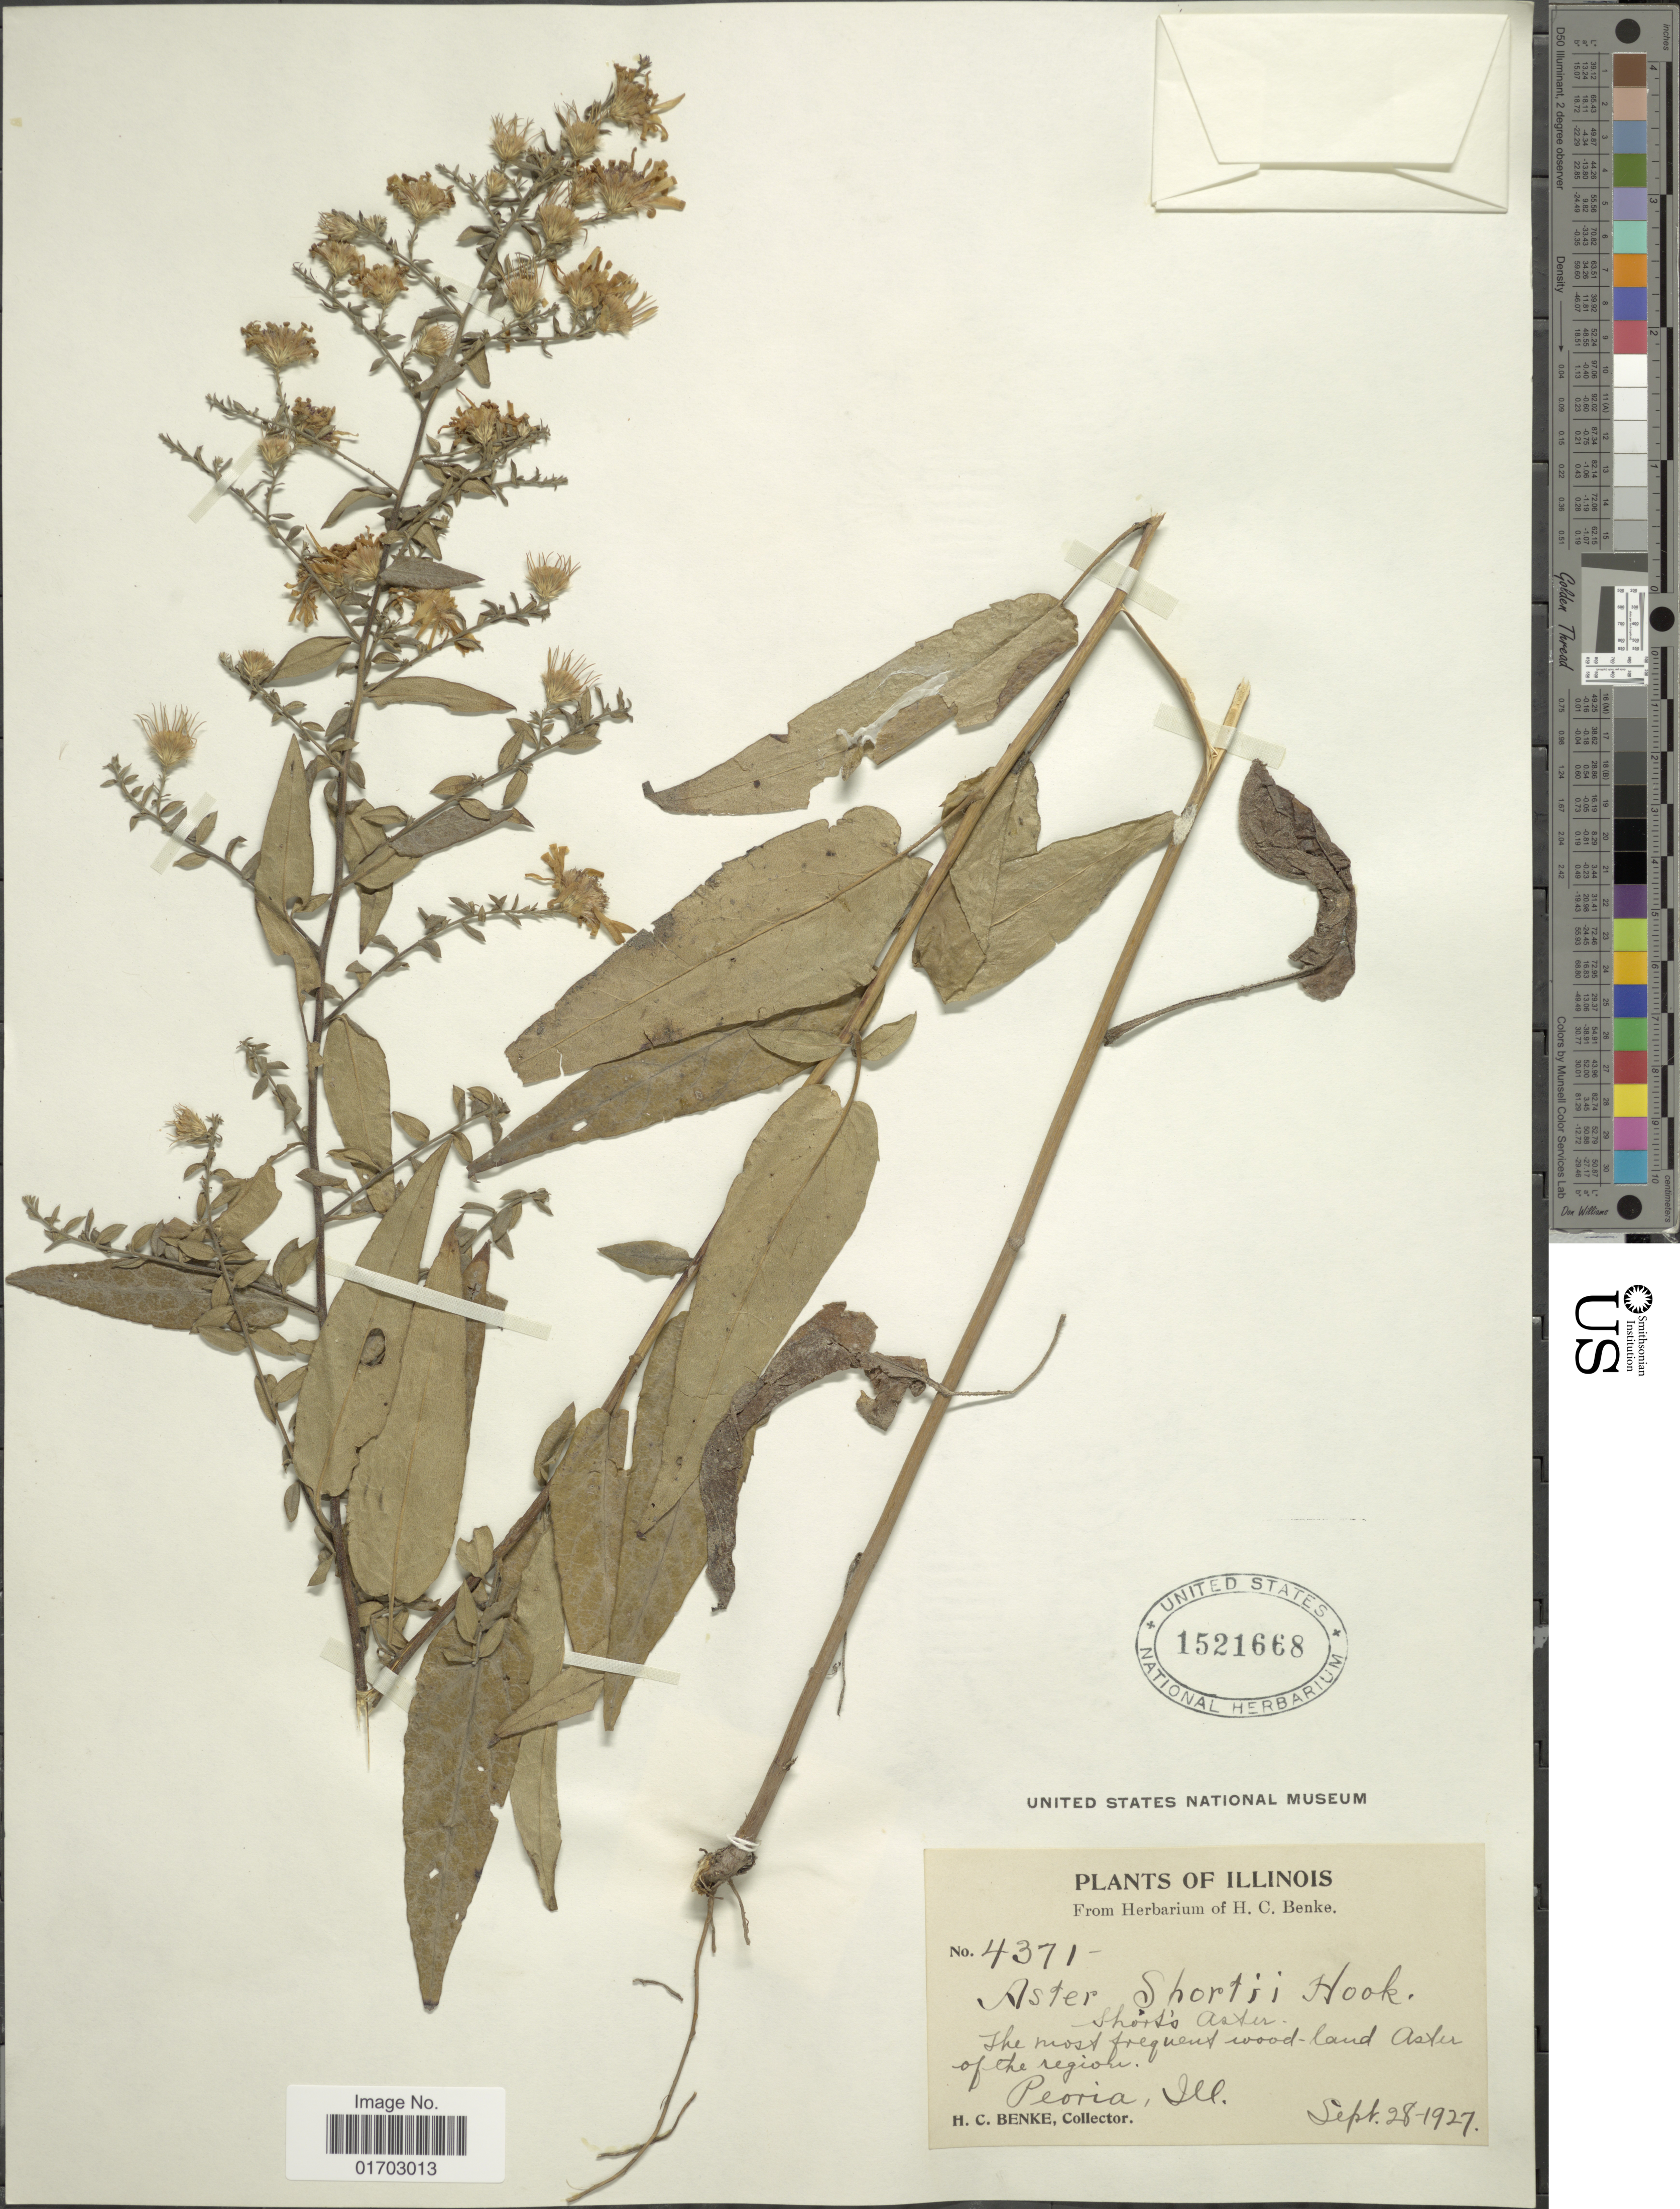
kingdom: Plantae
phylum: Tracheophyta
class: Magnoliopsida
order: Asterales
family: Asteraceae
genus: Symphyotrichum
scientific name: Symphyotrichum shortii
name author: (Lindl.) G.L. Nesom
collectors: H. Benke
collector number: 4371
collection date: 1927-09-28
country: United States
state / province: Illinois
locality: Peoria.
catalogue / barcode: US 1521668